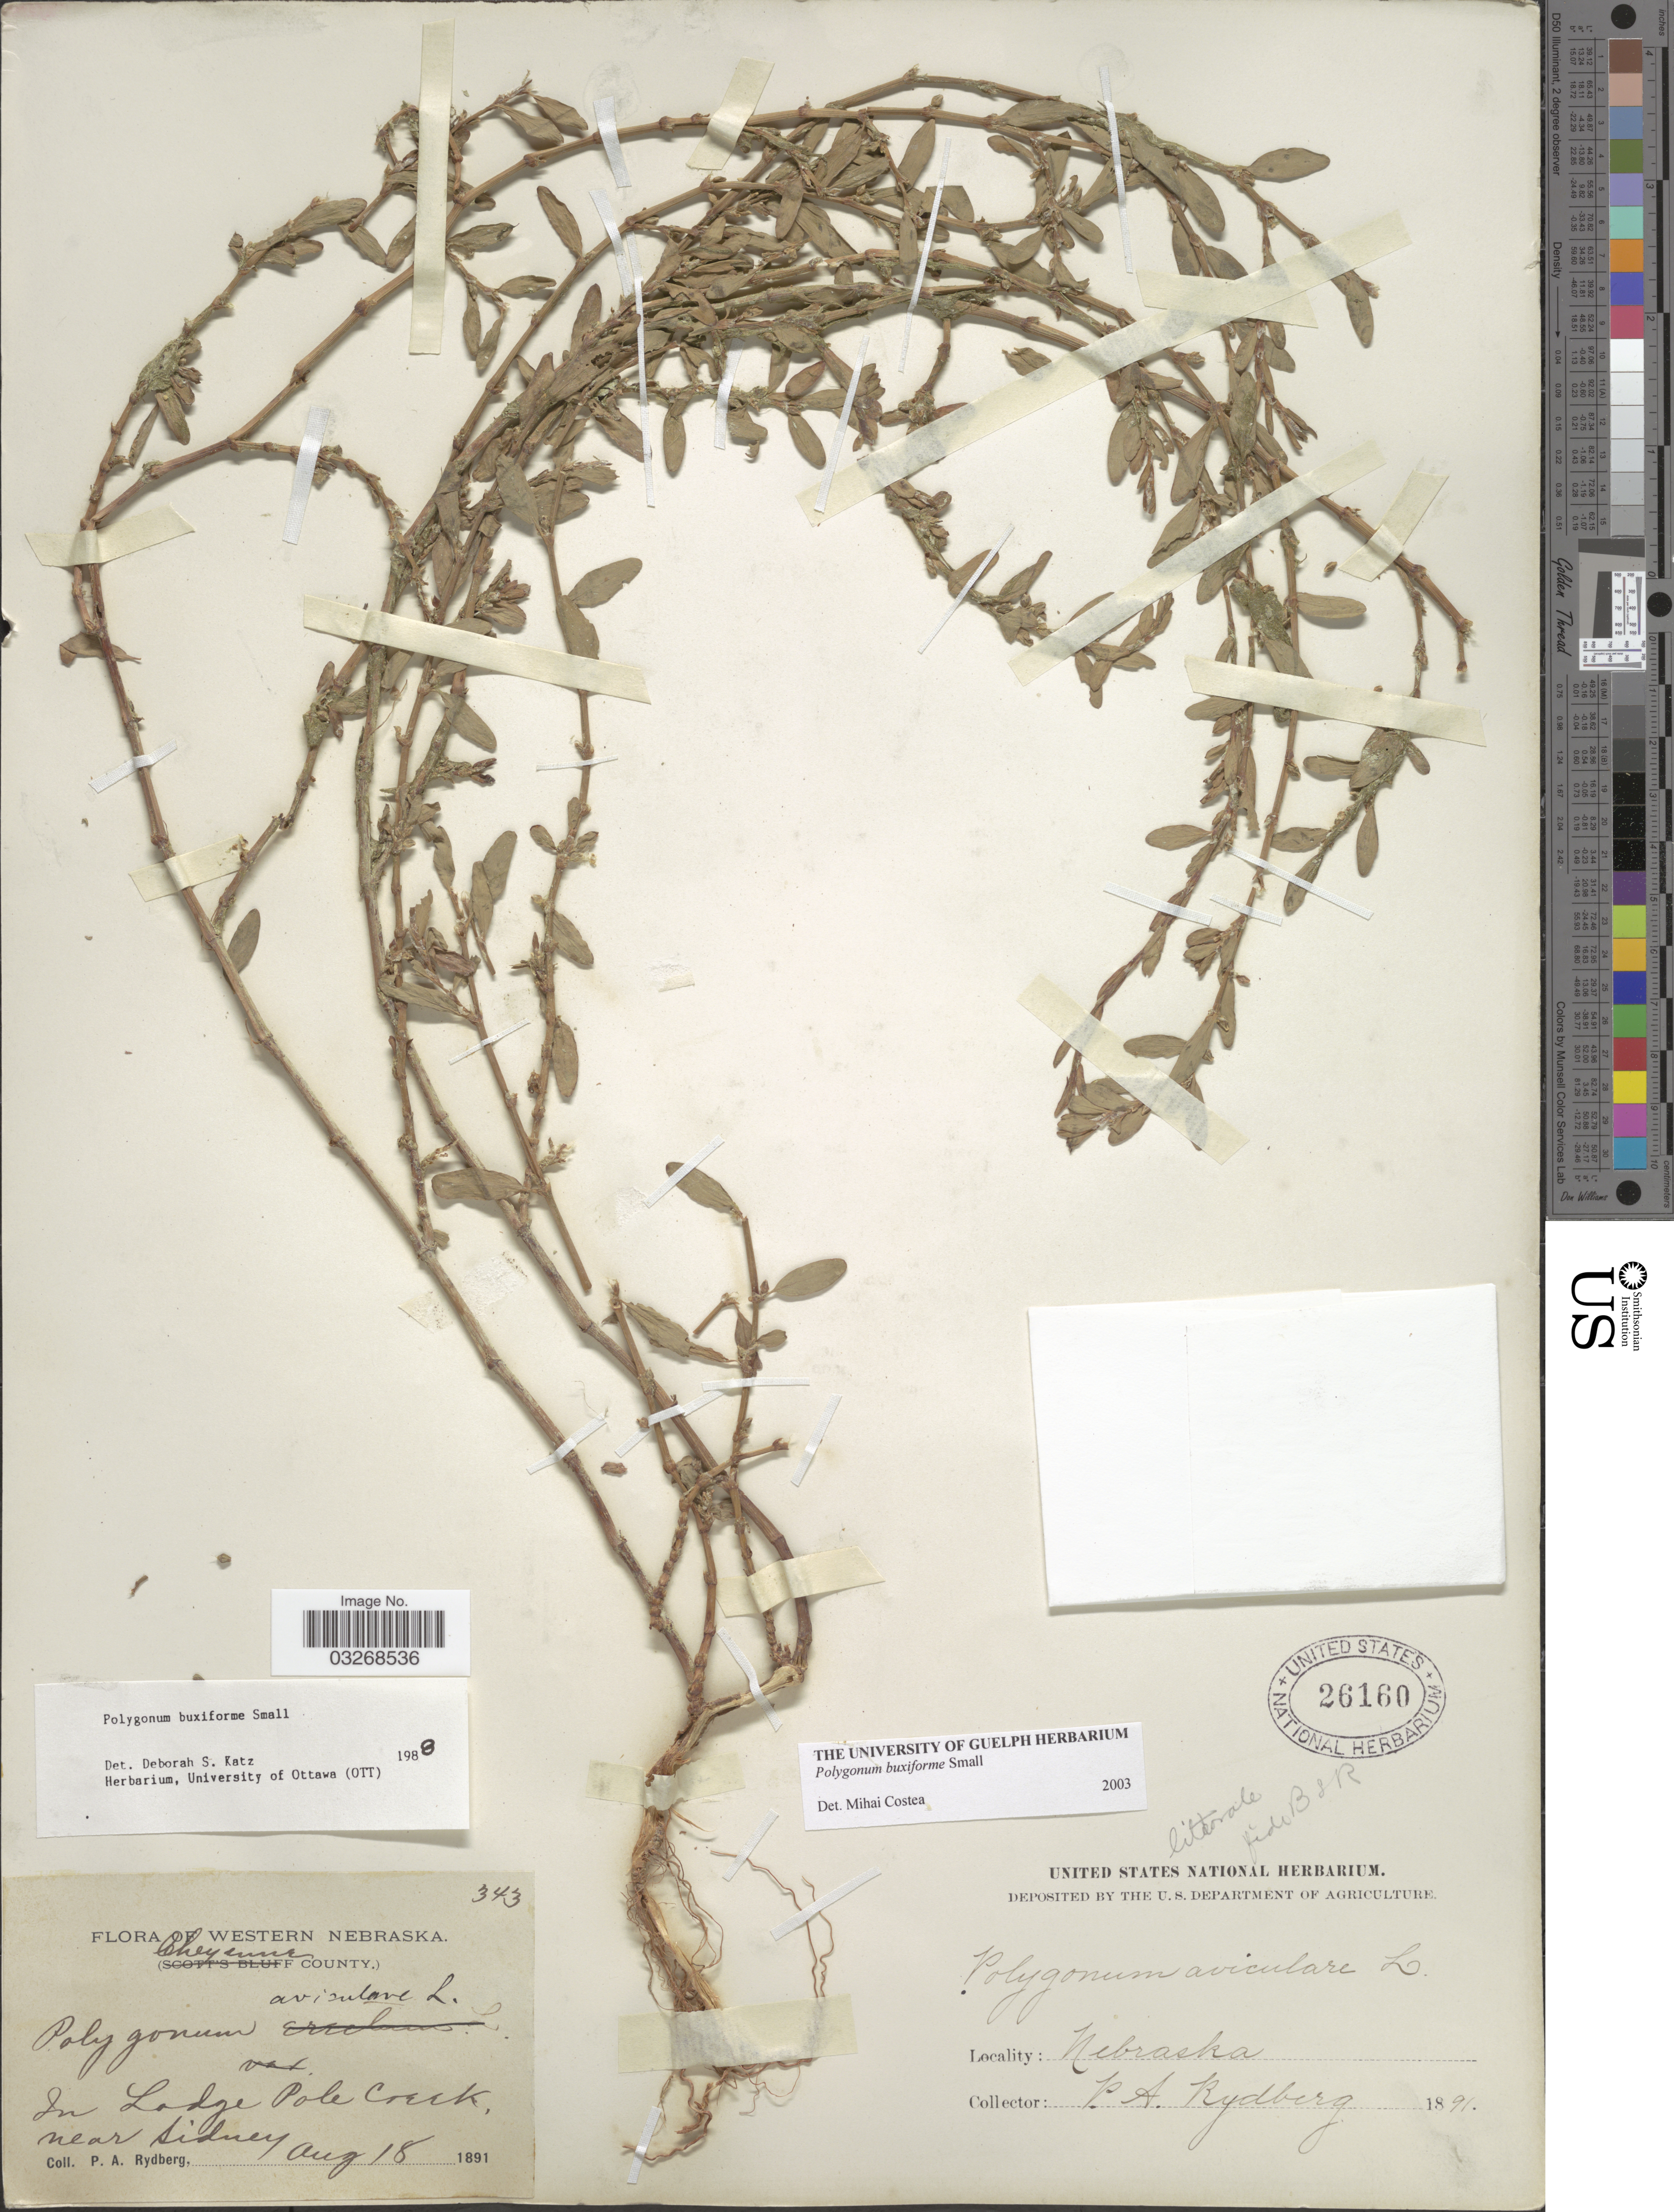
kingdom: Plantae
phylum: Tracheophyta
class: Magnoliopsida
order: Caryophyllales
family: Polygonaceae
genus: Polygonum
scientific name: Polygonum buxiforme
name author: Small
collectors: P. A. Rydberg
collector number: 343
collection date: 1891-08-18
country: United States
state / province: Nebraska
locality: Western Nebraska. (Cheyenne County.) In Lodge pole Creek, near Sidney.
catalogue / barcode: US 26160